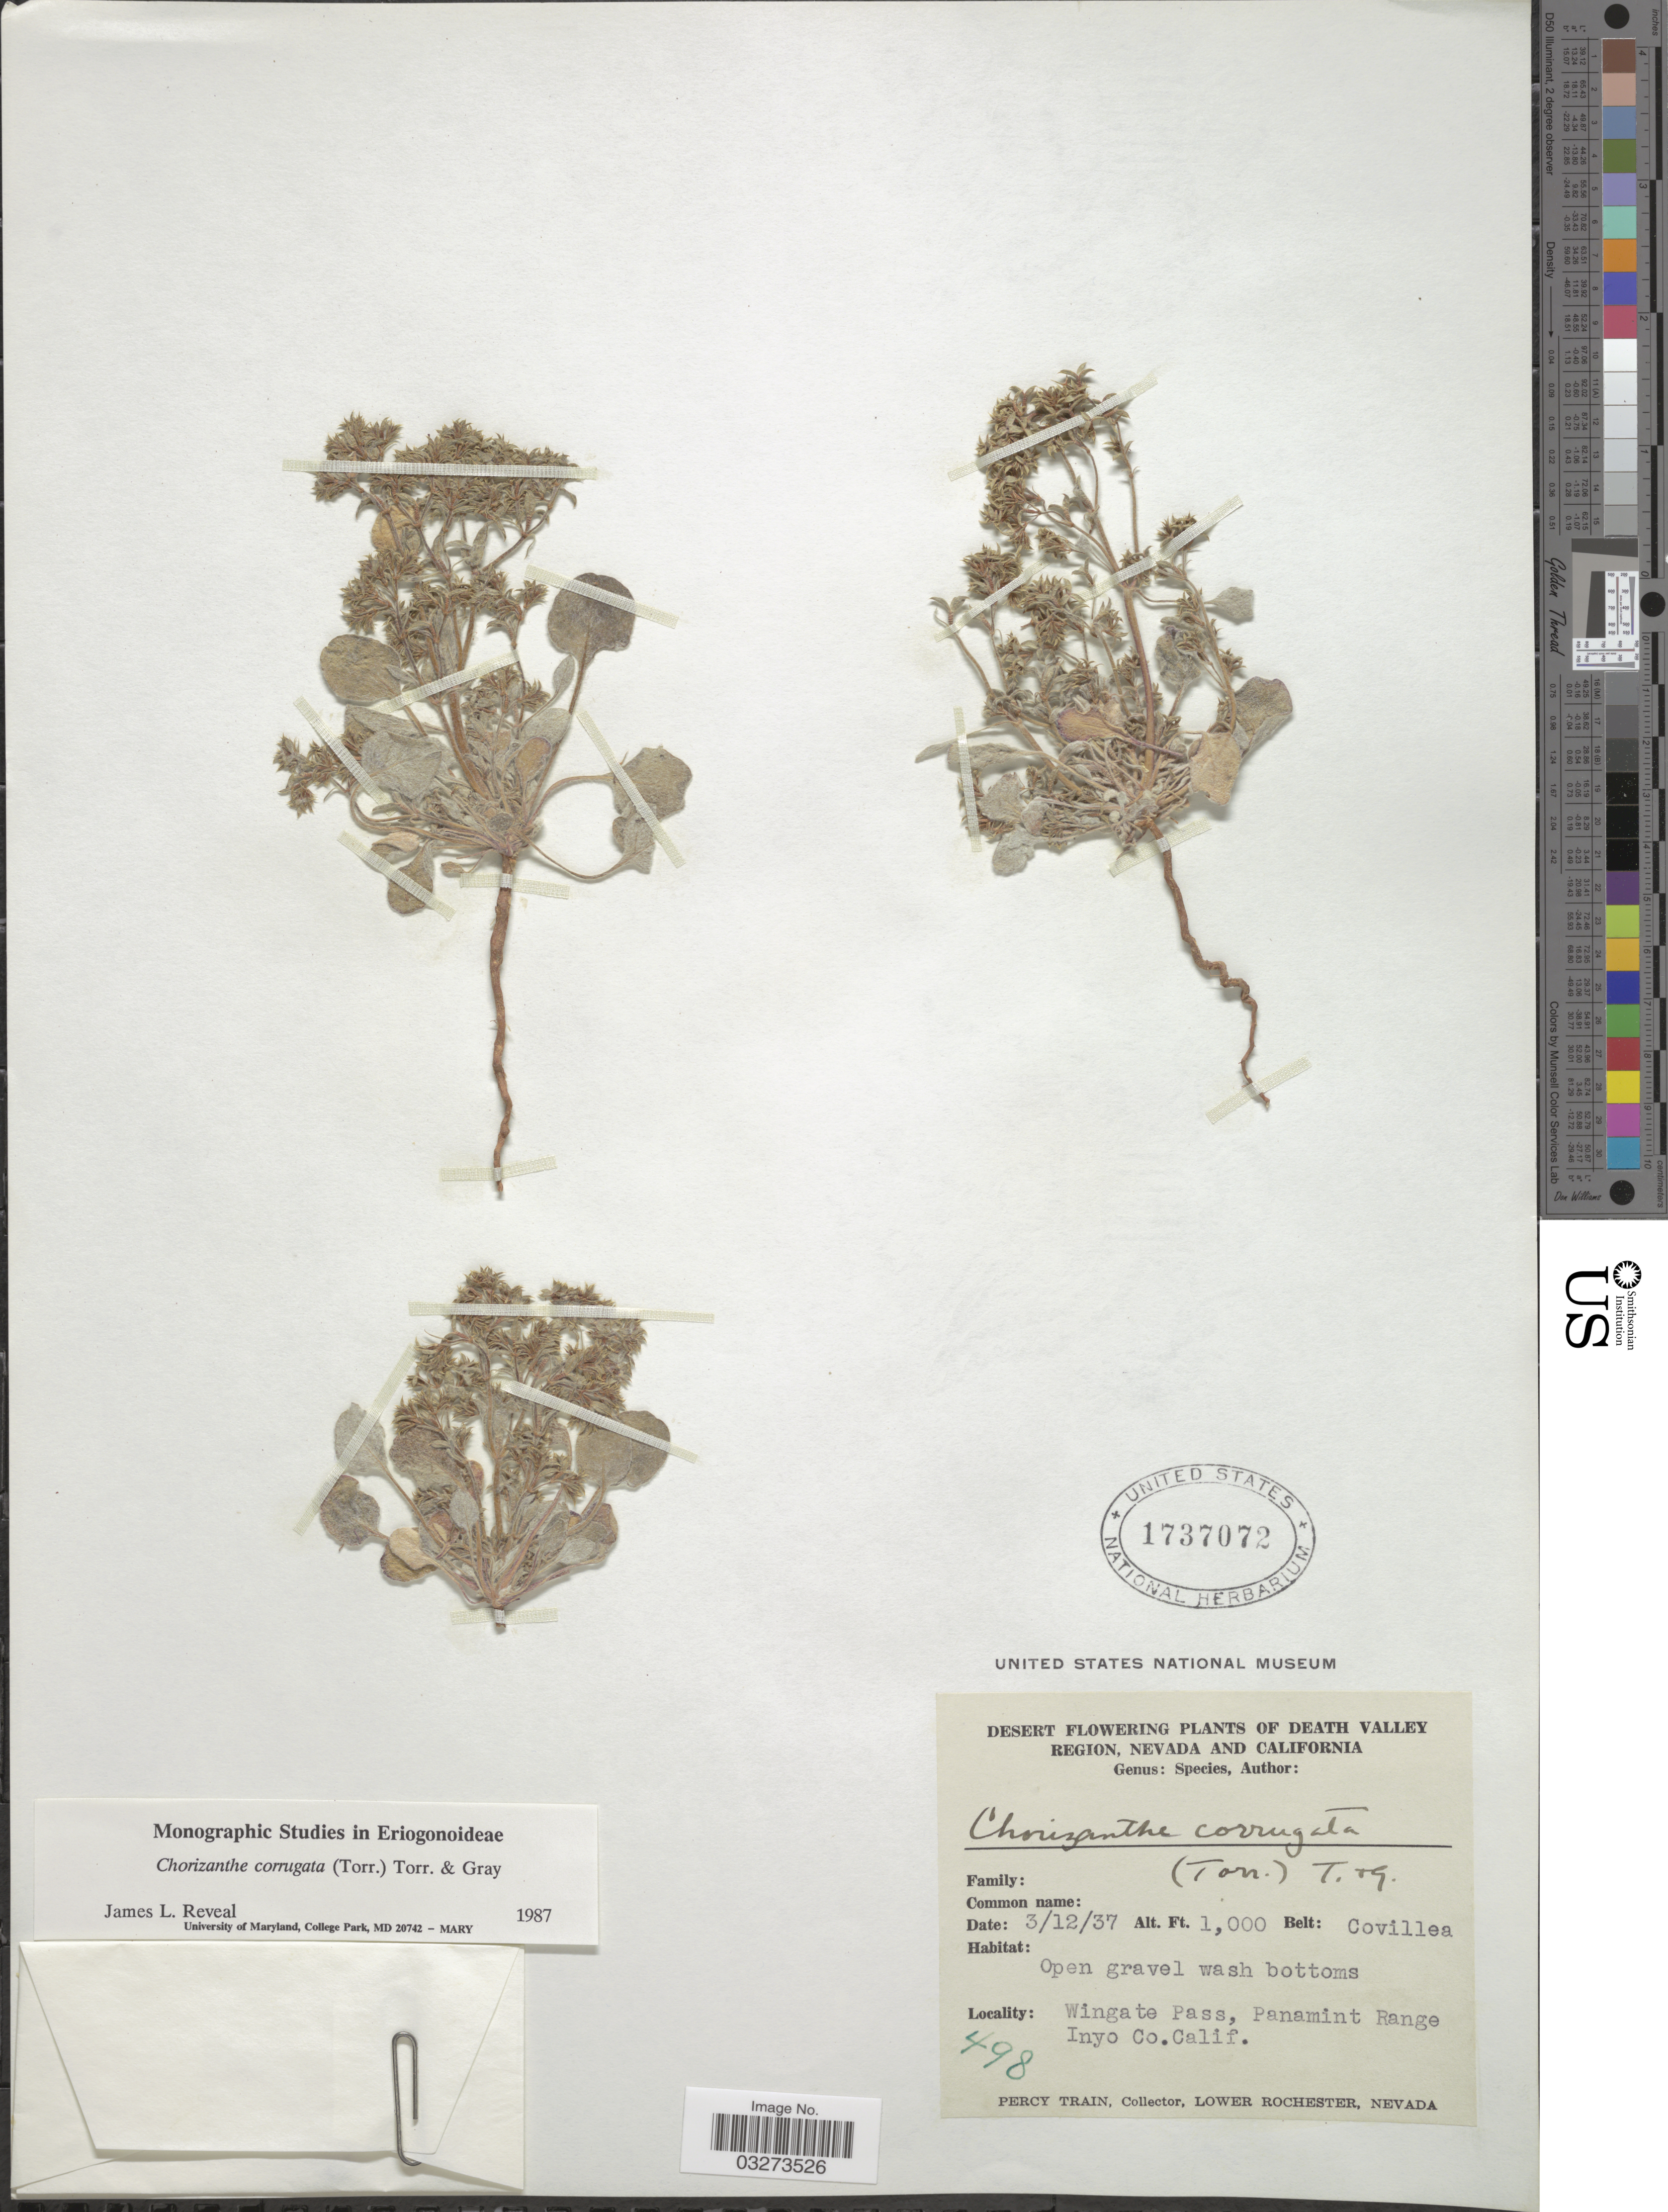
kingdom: Plantae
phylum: Tracheophyta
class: Magnoliopsida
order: Caryophyllales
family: Polygonaceae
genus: Chorizanthe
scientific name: Chorizanthe corrugata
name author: Torr. & A. Gray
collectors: P. Train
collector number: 498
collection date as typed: Transcribed d/m/y: 12/3/37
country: United States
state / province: California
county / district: Inyo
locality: Death Valley Region. Belt: Covillea. Wingate Pass, Panamint Range. Inyo Co.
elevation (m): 305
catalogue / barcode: US 1737072